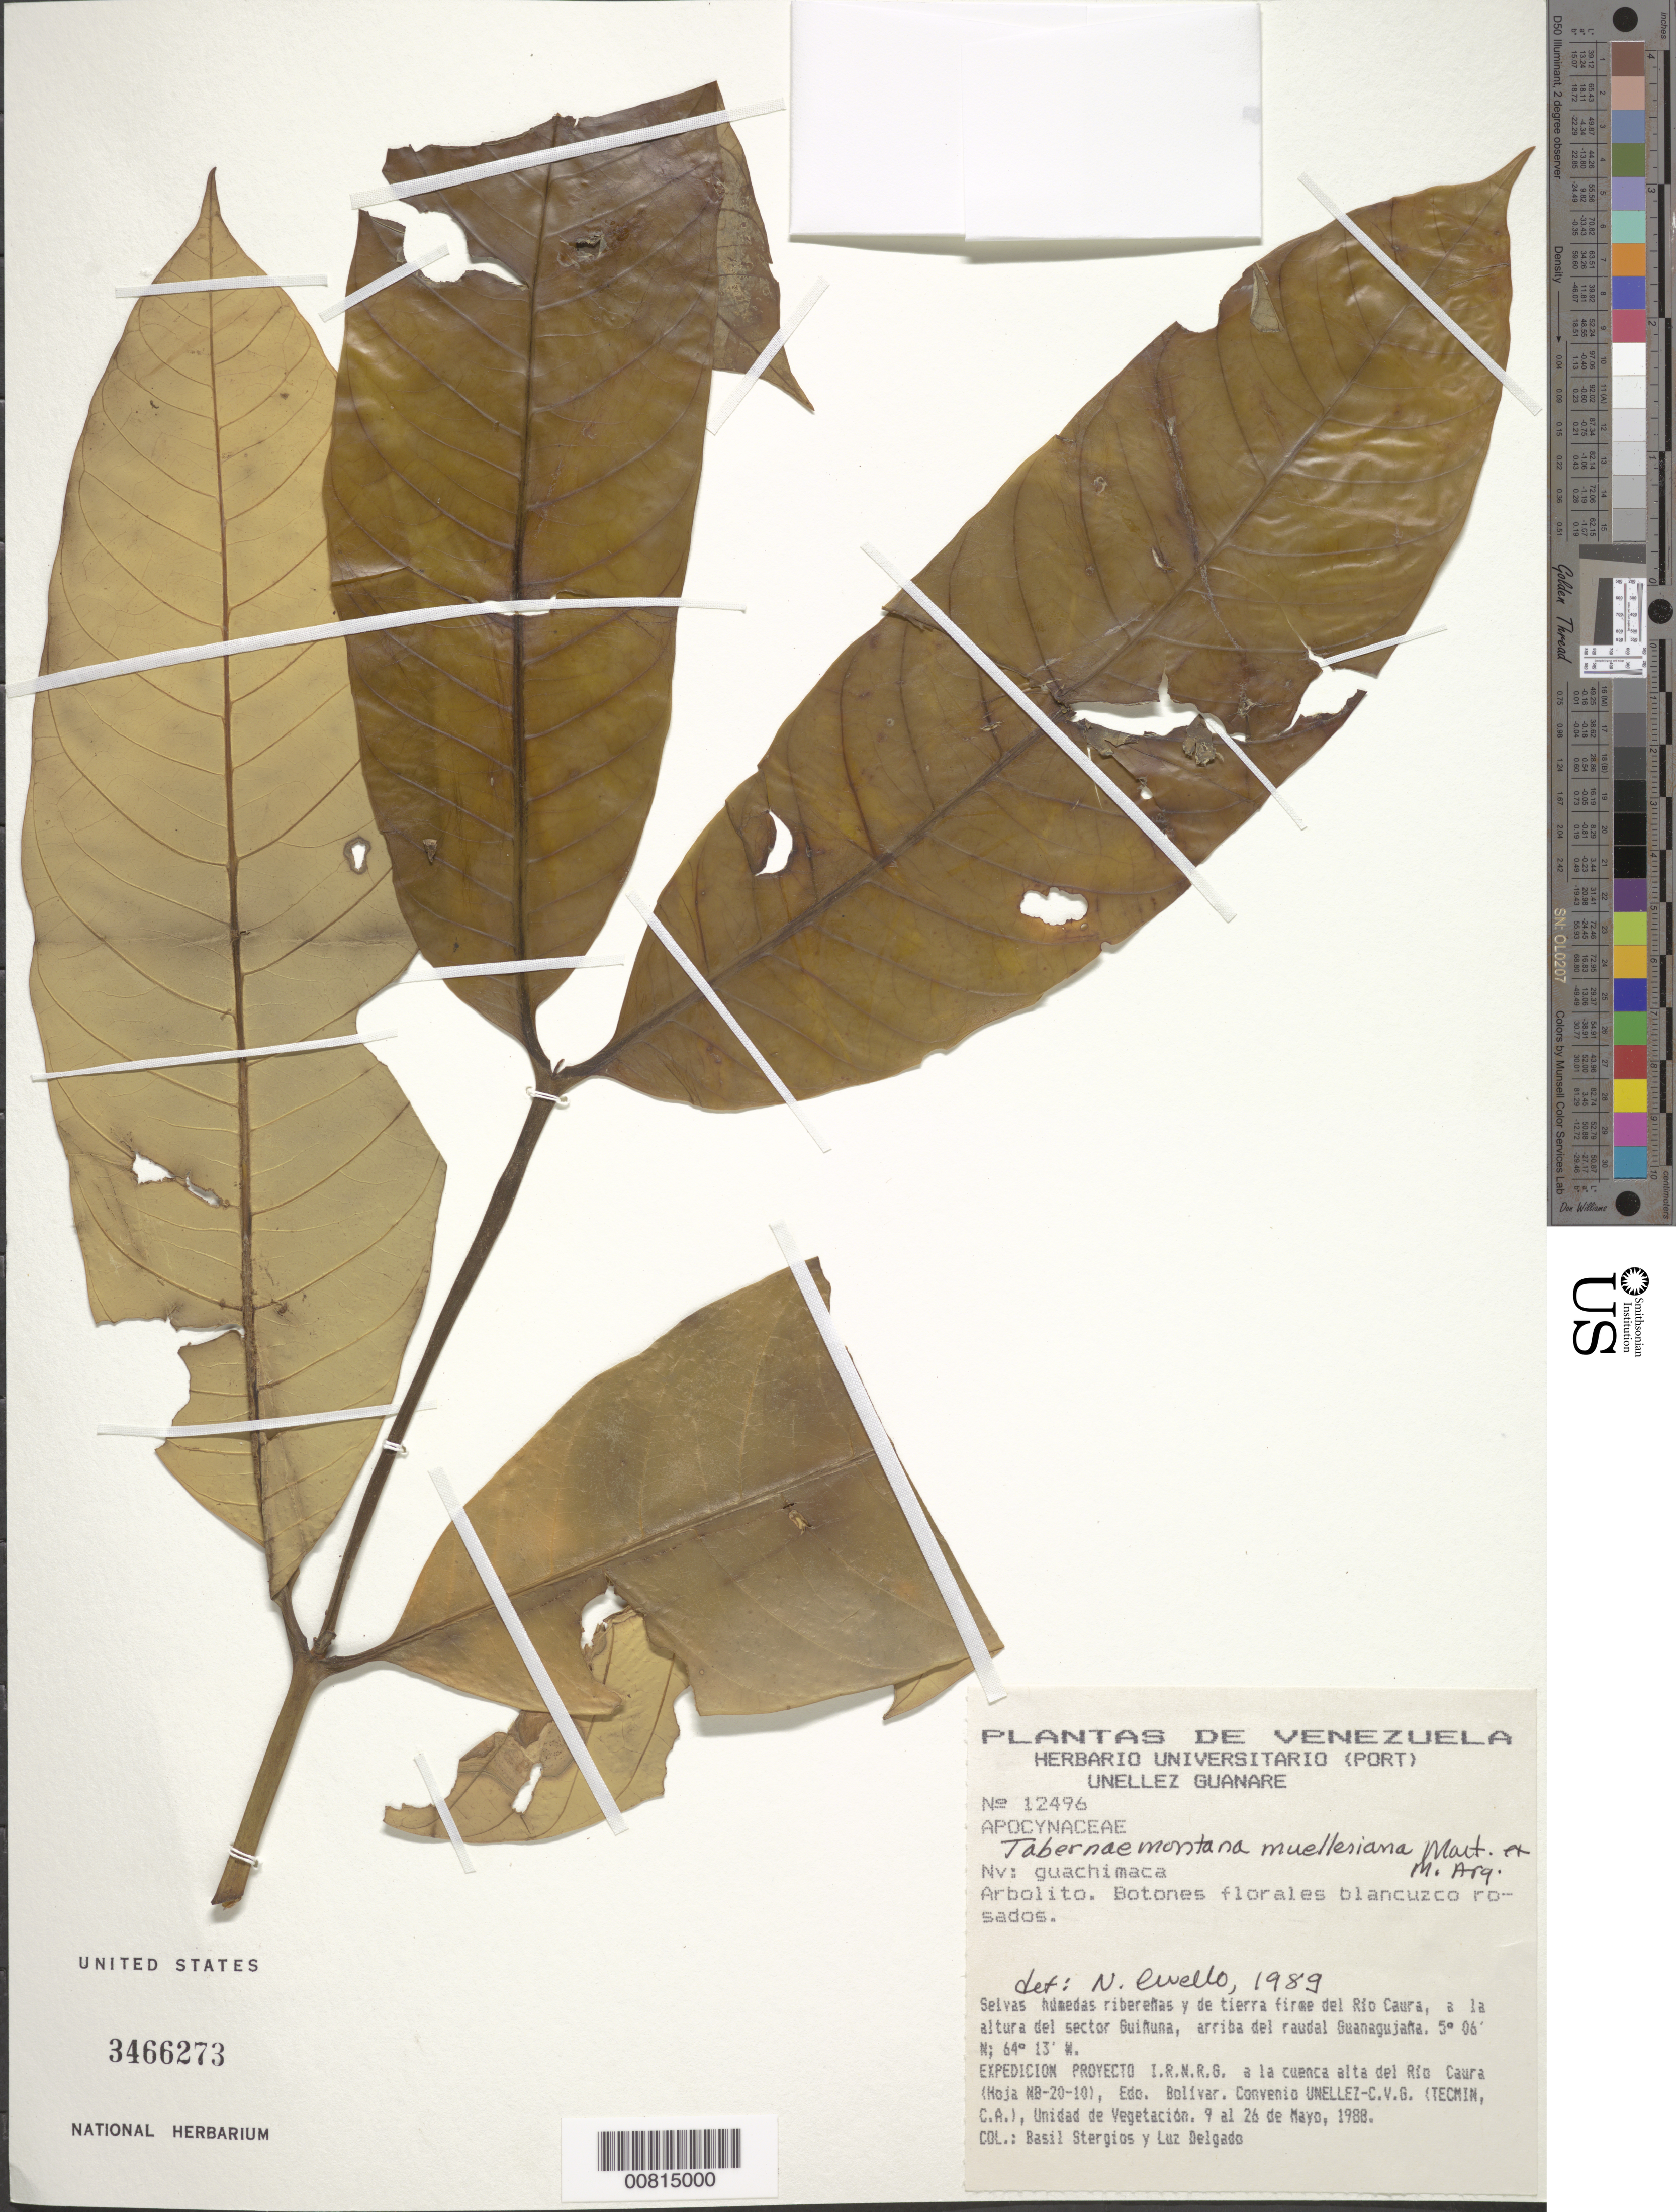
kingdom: Plantae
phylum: Tracheophyta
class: Magnoliopsida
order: Gentianales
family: Apocynaceae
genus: Tabernaemontana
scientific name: Tabernaemontana muelleriana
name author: Mart. ex Müll. Arg.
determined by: Cuello, Nidia L.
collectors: B. G. Stergios & L. Delgado V.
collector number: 12496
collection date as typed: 9-May-88 to 26-May-88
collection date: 1988-05-09/1988-05-26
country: Venezuela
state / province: Bolívar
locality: Río Caura, al altura del sector Guiñuna, arriba del raudal Guanagujaña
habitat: Selvas húmedas ribeneras y de tierra firme del río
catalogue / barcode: US 3466273